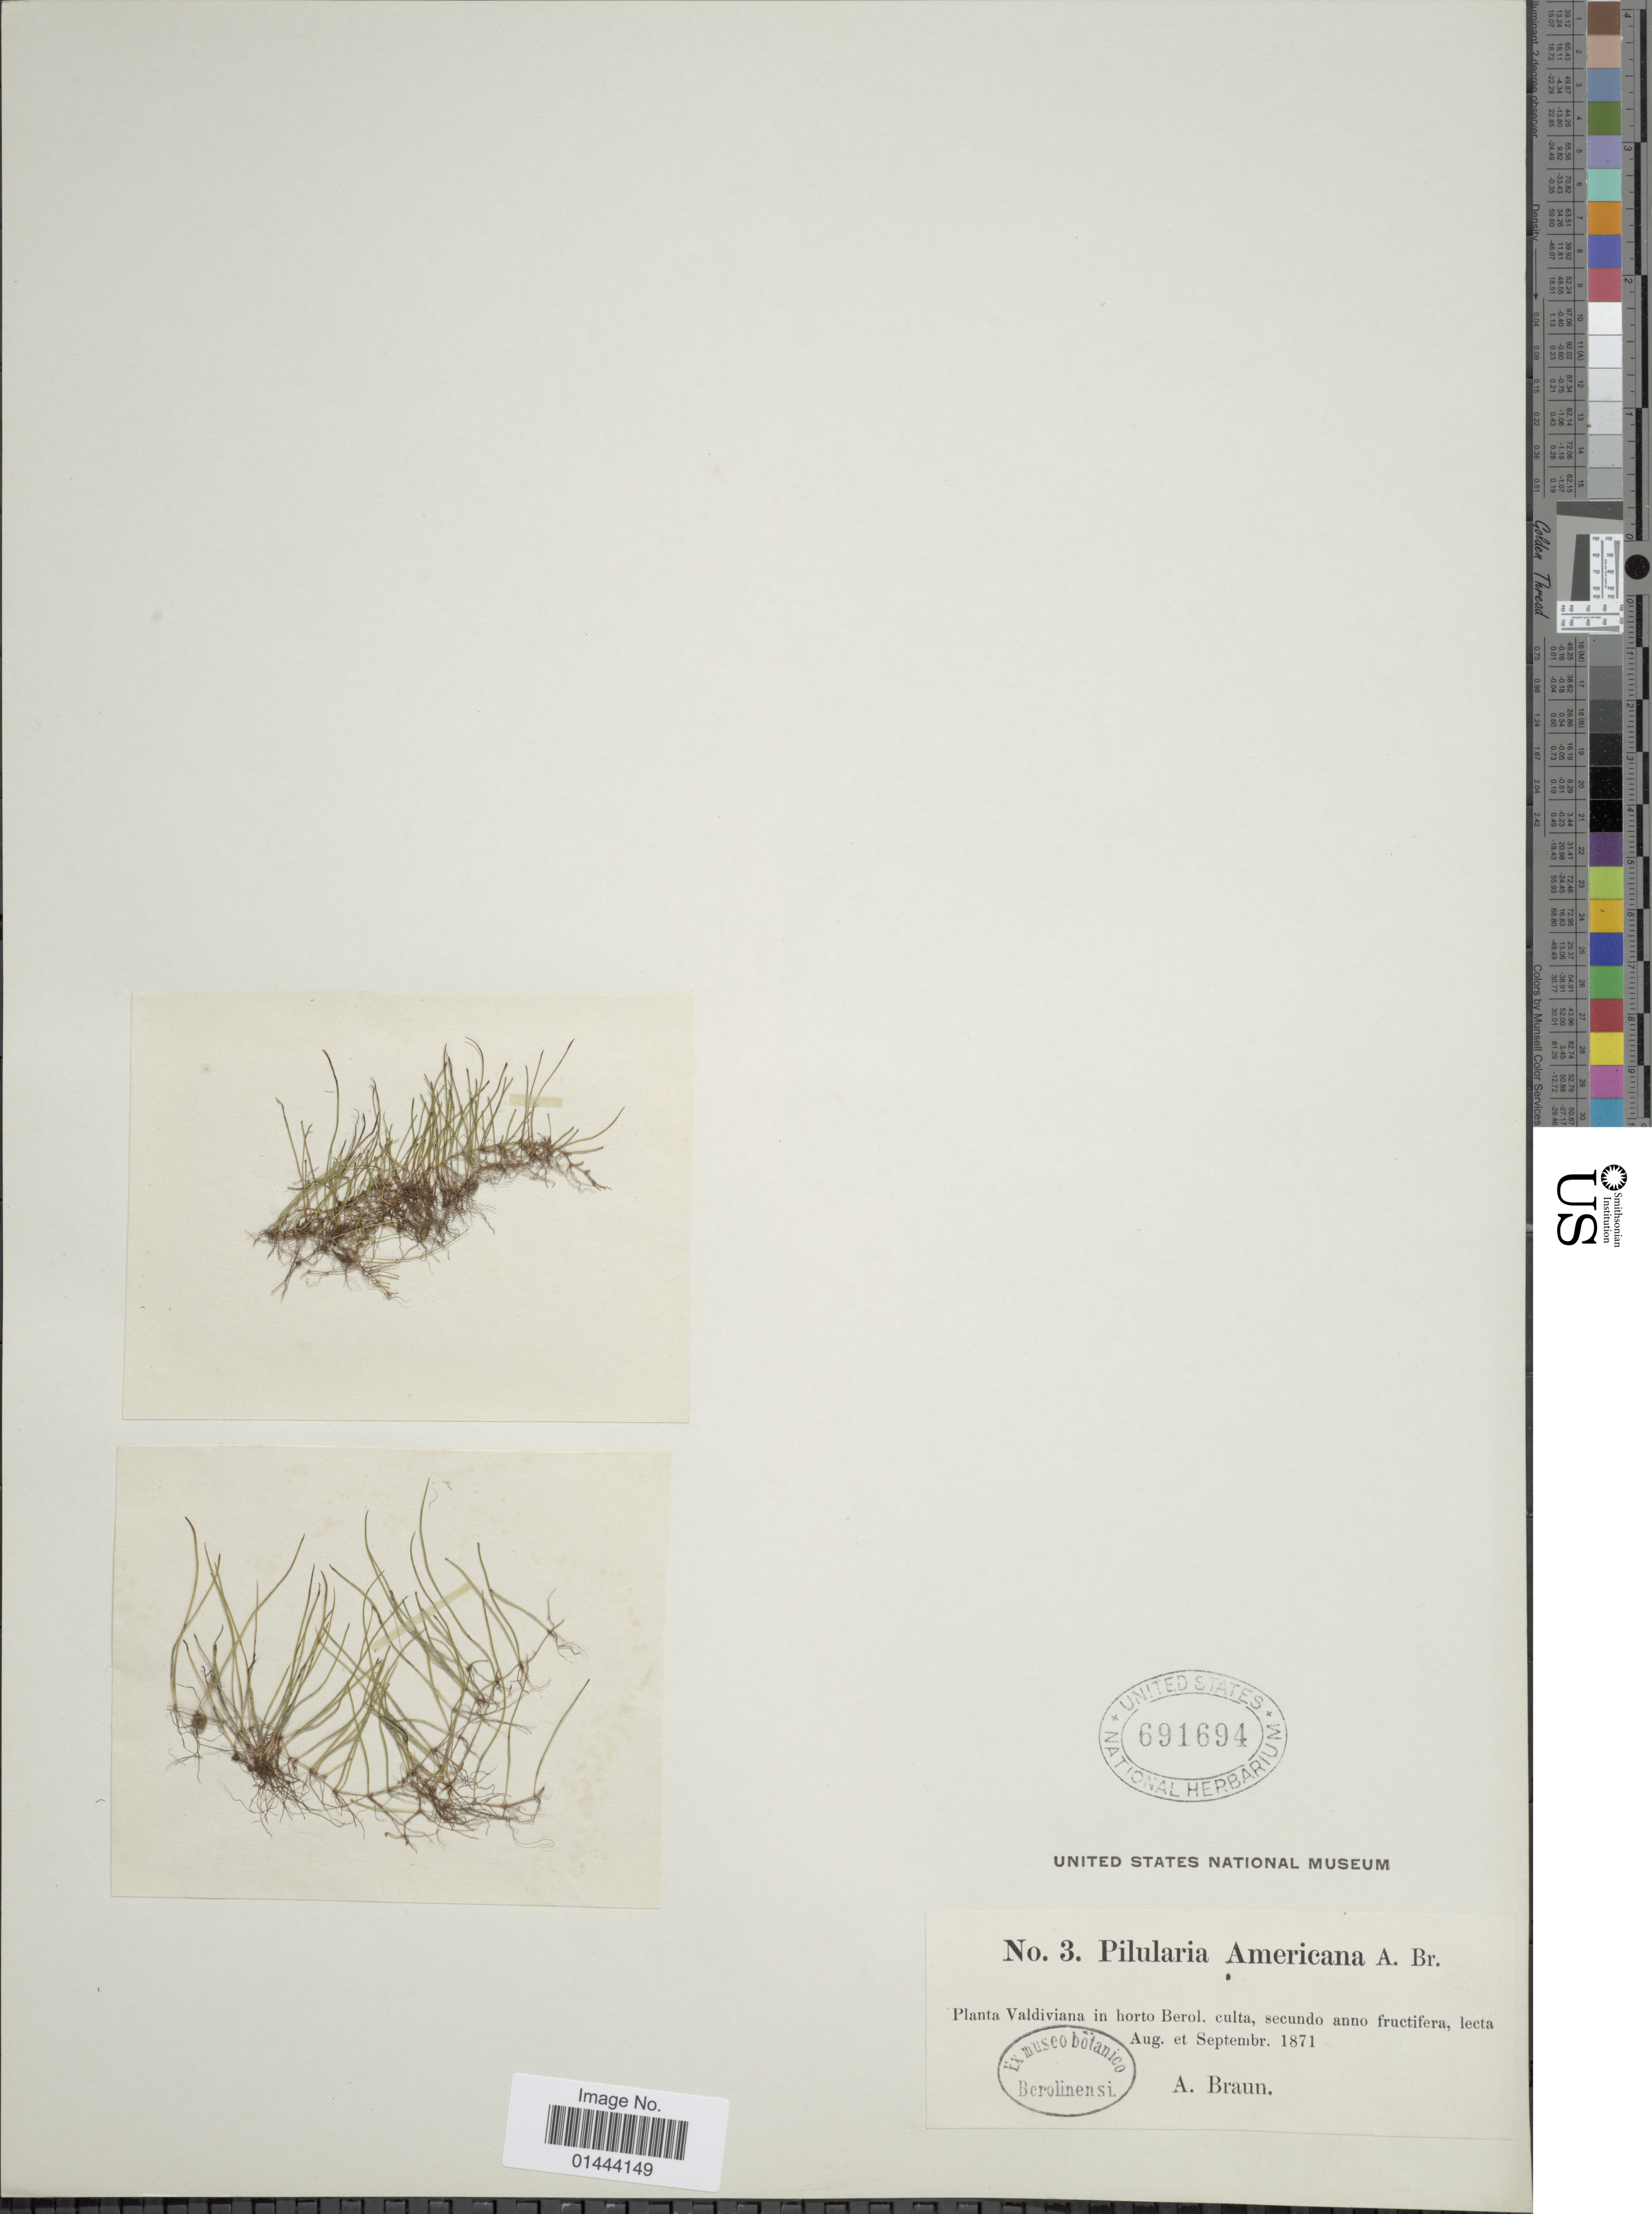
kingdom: Plantae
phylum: Tracheophyta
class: Polypodiopsida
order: Salviniales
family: Marsileaceae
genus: Pilularia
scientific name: Pilularia americana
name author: A. Braun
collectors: A. Braun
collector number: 3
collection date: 1871-08/1871-09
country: Germany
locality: Valdiviana in horto Berol.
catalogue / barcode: US 691694